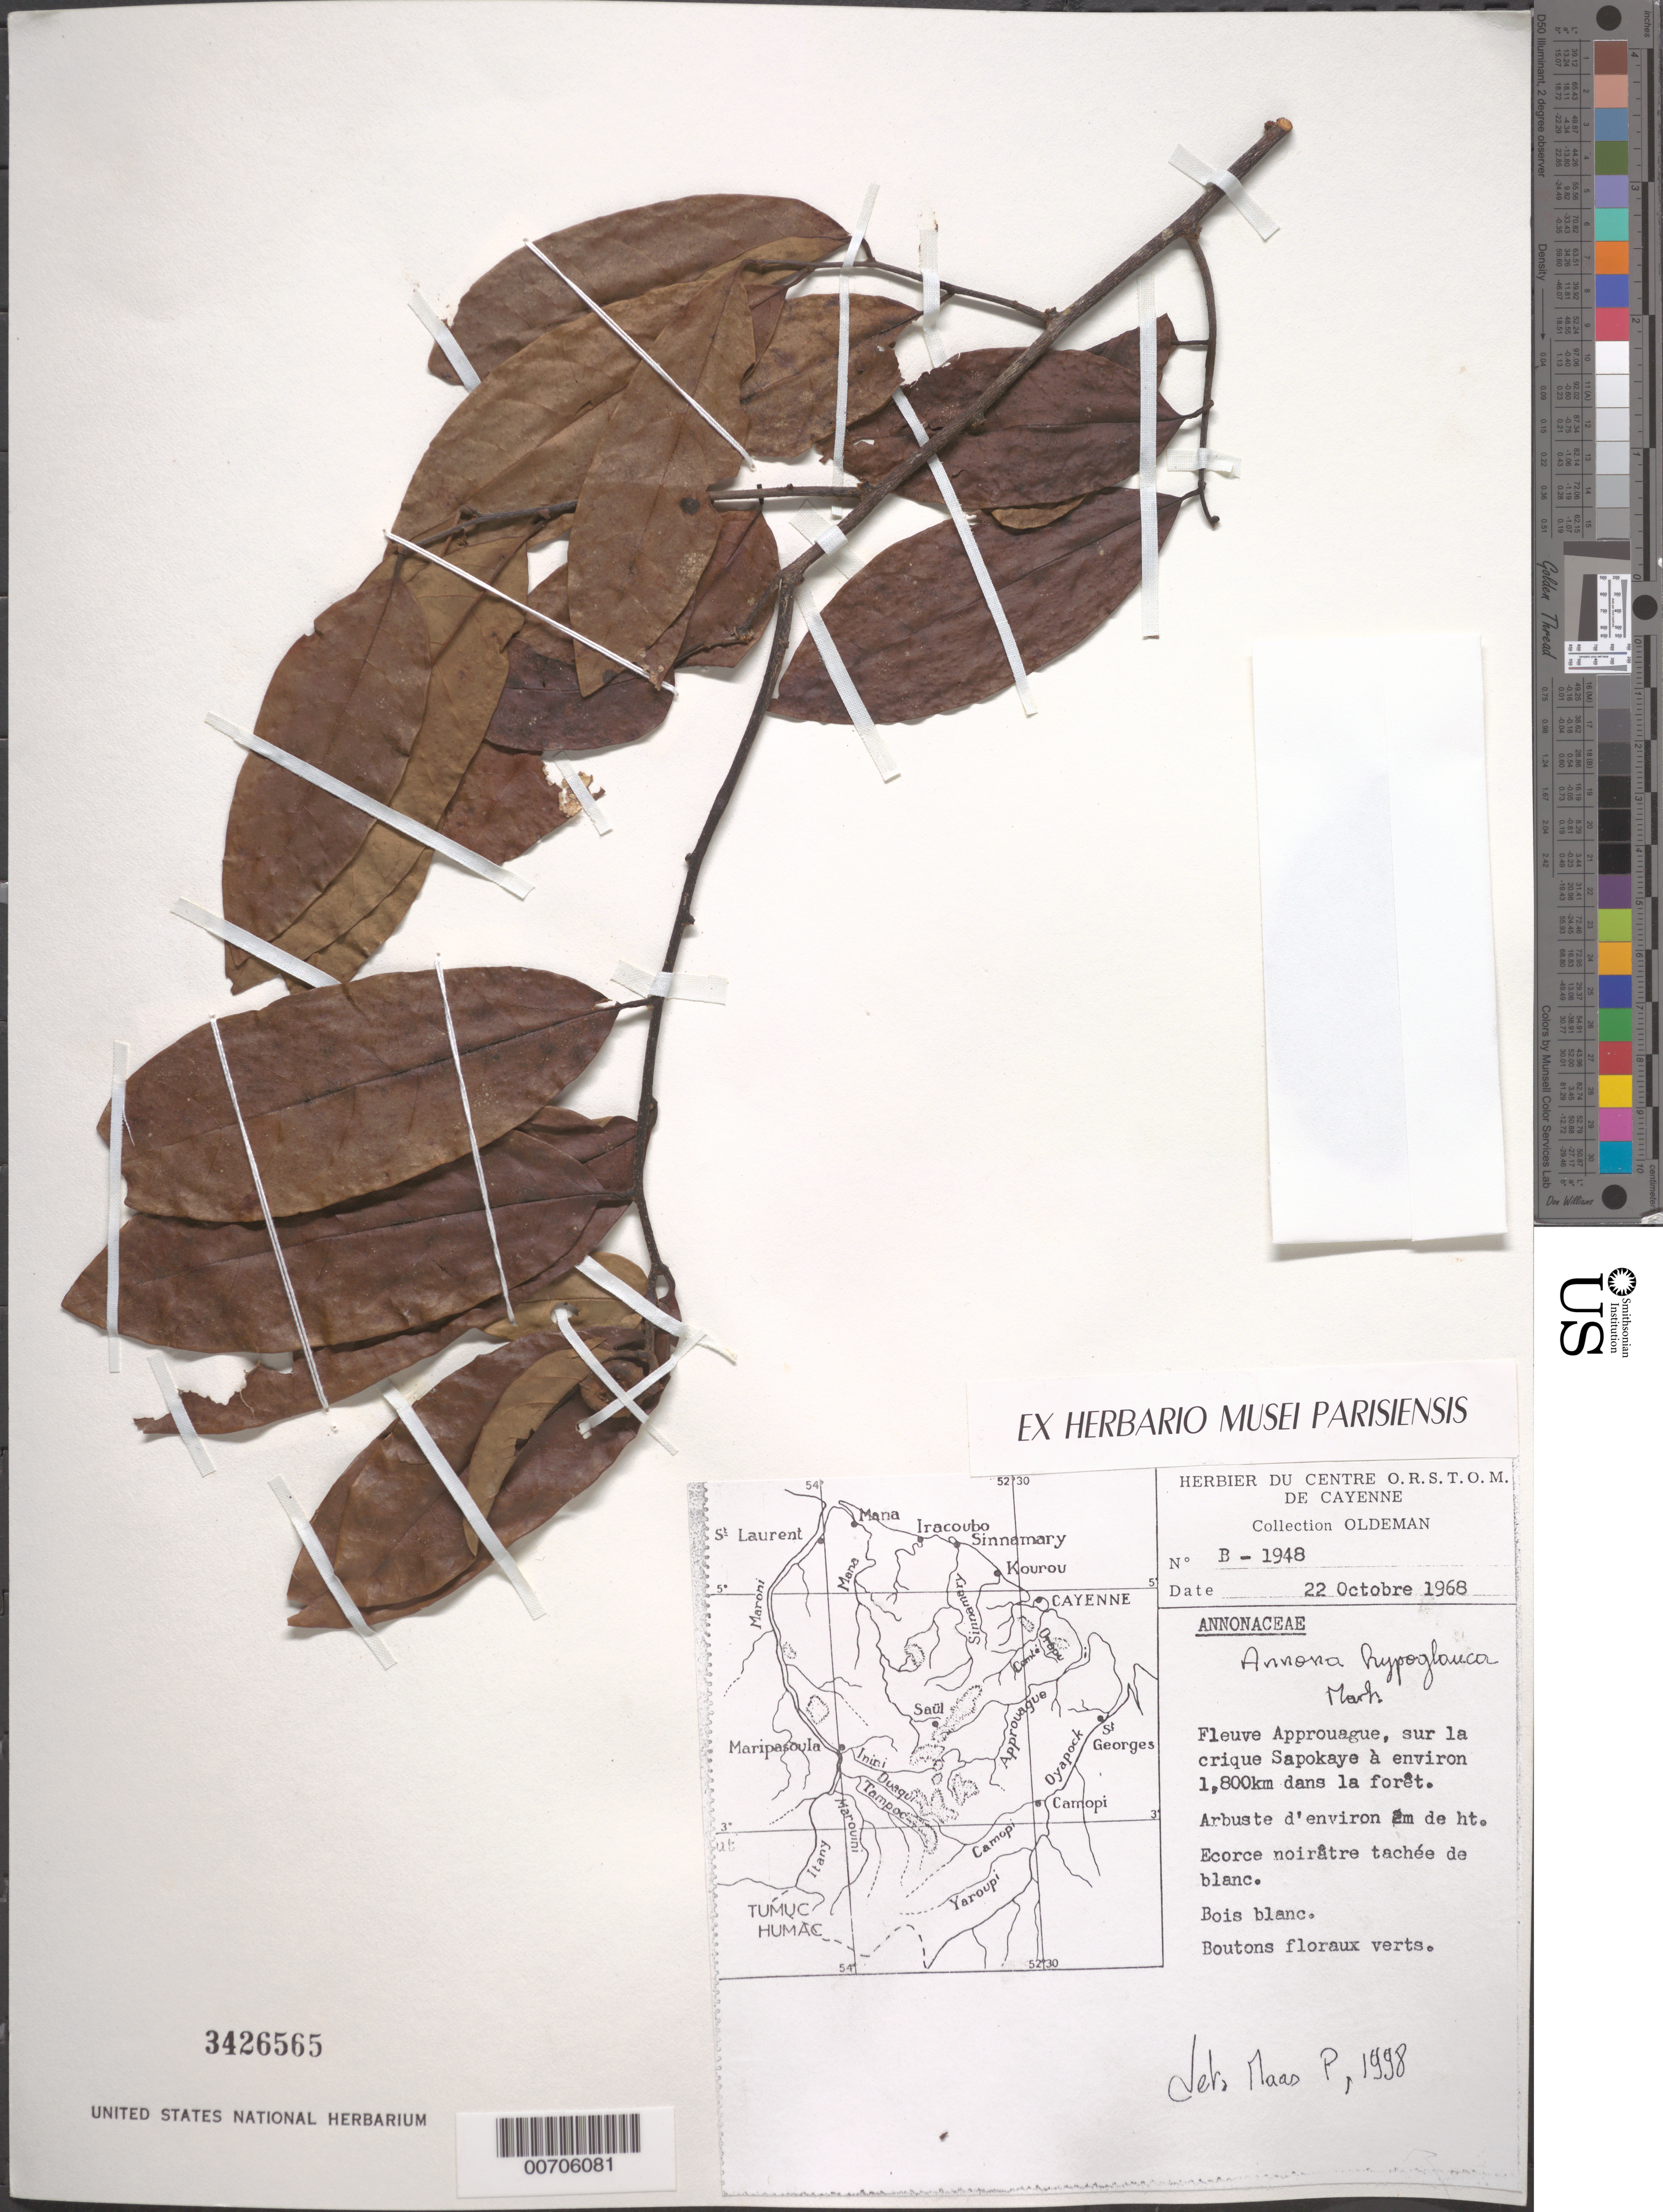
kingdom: Plantae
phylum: Tracheophyta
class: Magnoliopsida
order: Magnoliales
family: Annonaceae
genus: Annona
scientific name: Annona hypoglauca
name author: Mart.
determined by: Maas, Paul J. M.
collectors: R. Oldeman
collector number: B 1948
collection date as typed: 22-Oct-68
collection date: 1968-10-22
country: French Guiana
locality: Crique Sapokaye, Fleuve Approuague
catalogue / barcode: US 3426565